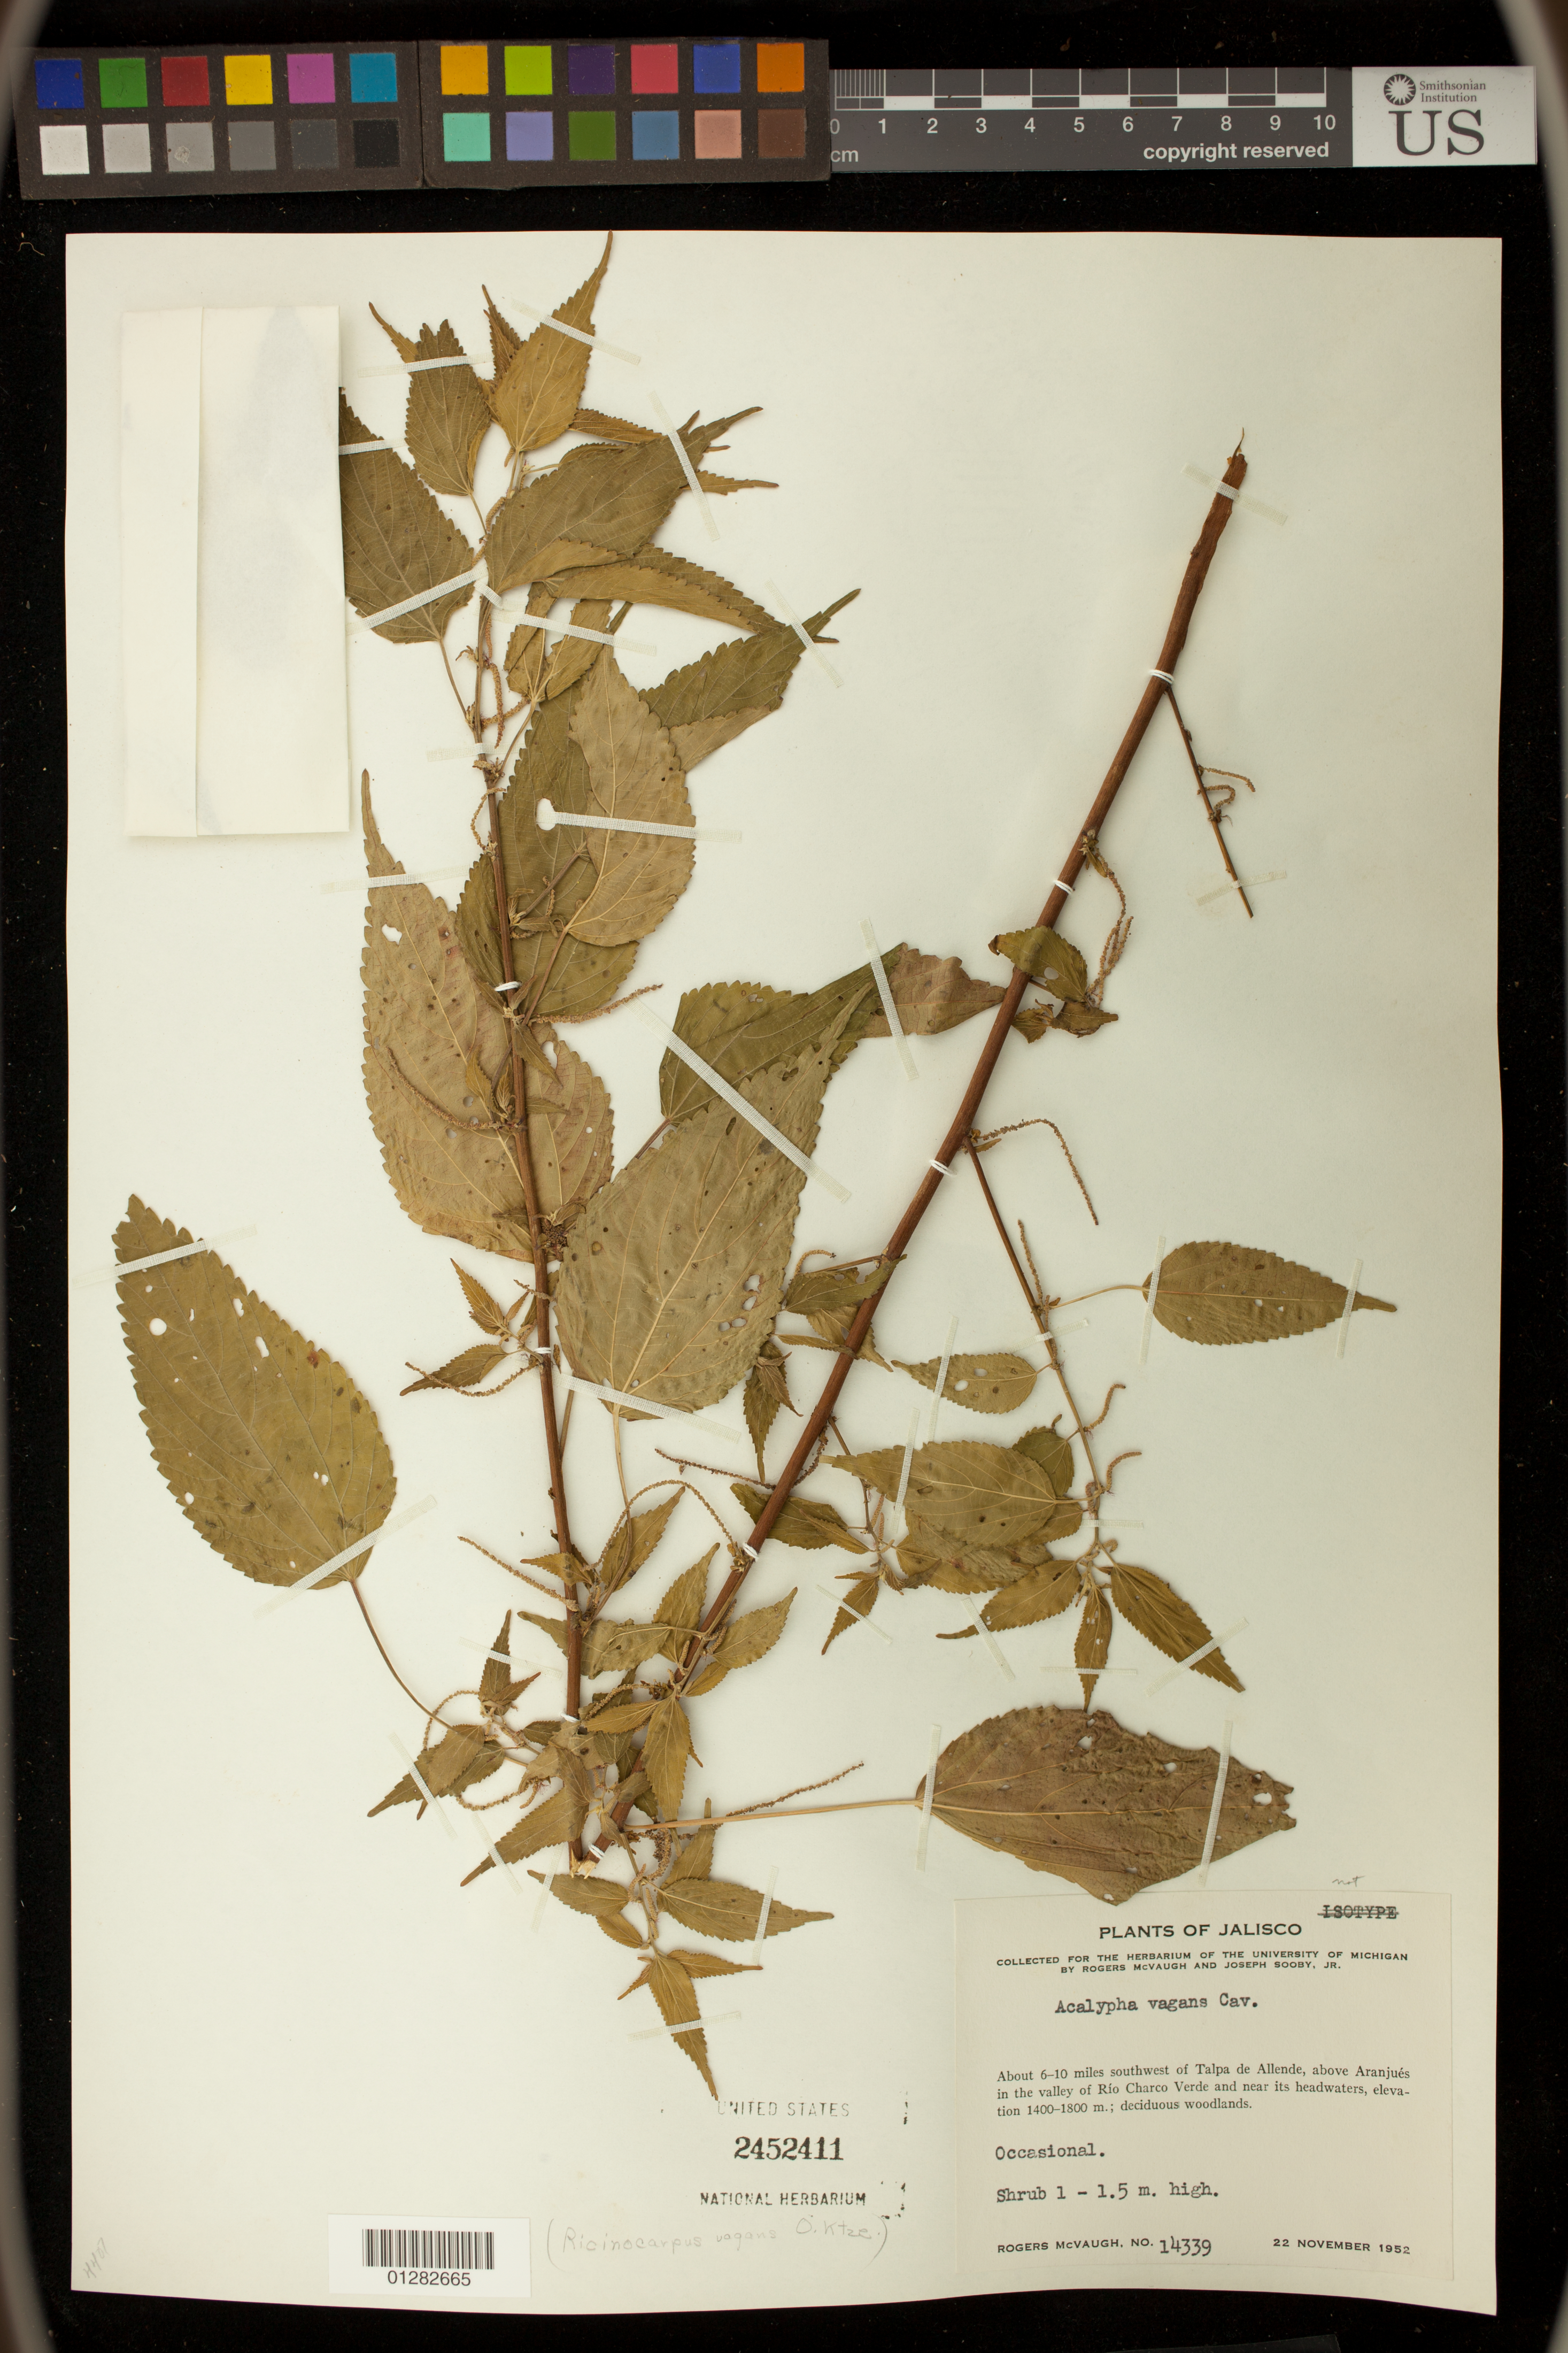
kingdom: Plantae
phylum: Tracheophyta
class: Magnoliopsida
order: Malpighiales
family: Euphorbiaceae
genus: Acalypha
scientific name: Acalypha vagans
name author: Cav.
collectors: J. Donnell Smith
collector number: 14339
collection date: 1952-11-22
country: Mexico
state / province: Jalisco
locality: About 6-10 miles southwest of Talpa de Allende, above Aranjues in the valley of Rio Charco Verde and near its headwaters; deciduous woodlands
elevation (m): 1400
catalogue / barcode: US 2452411